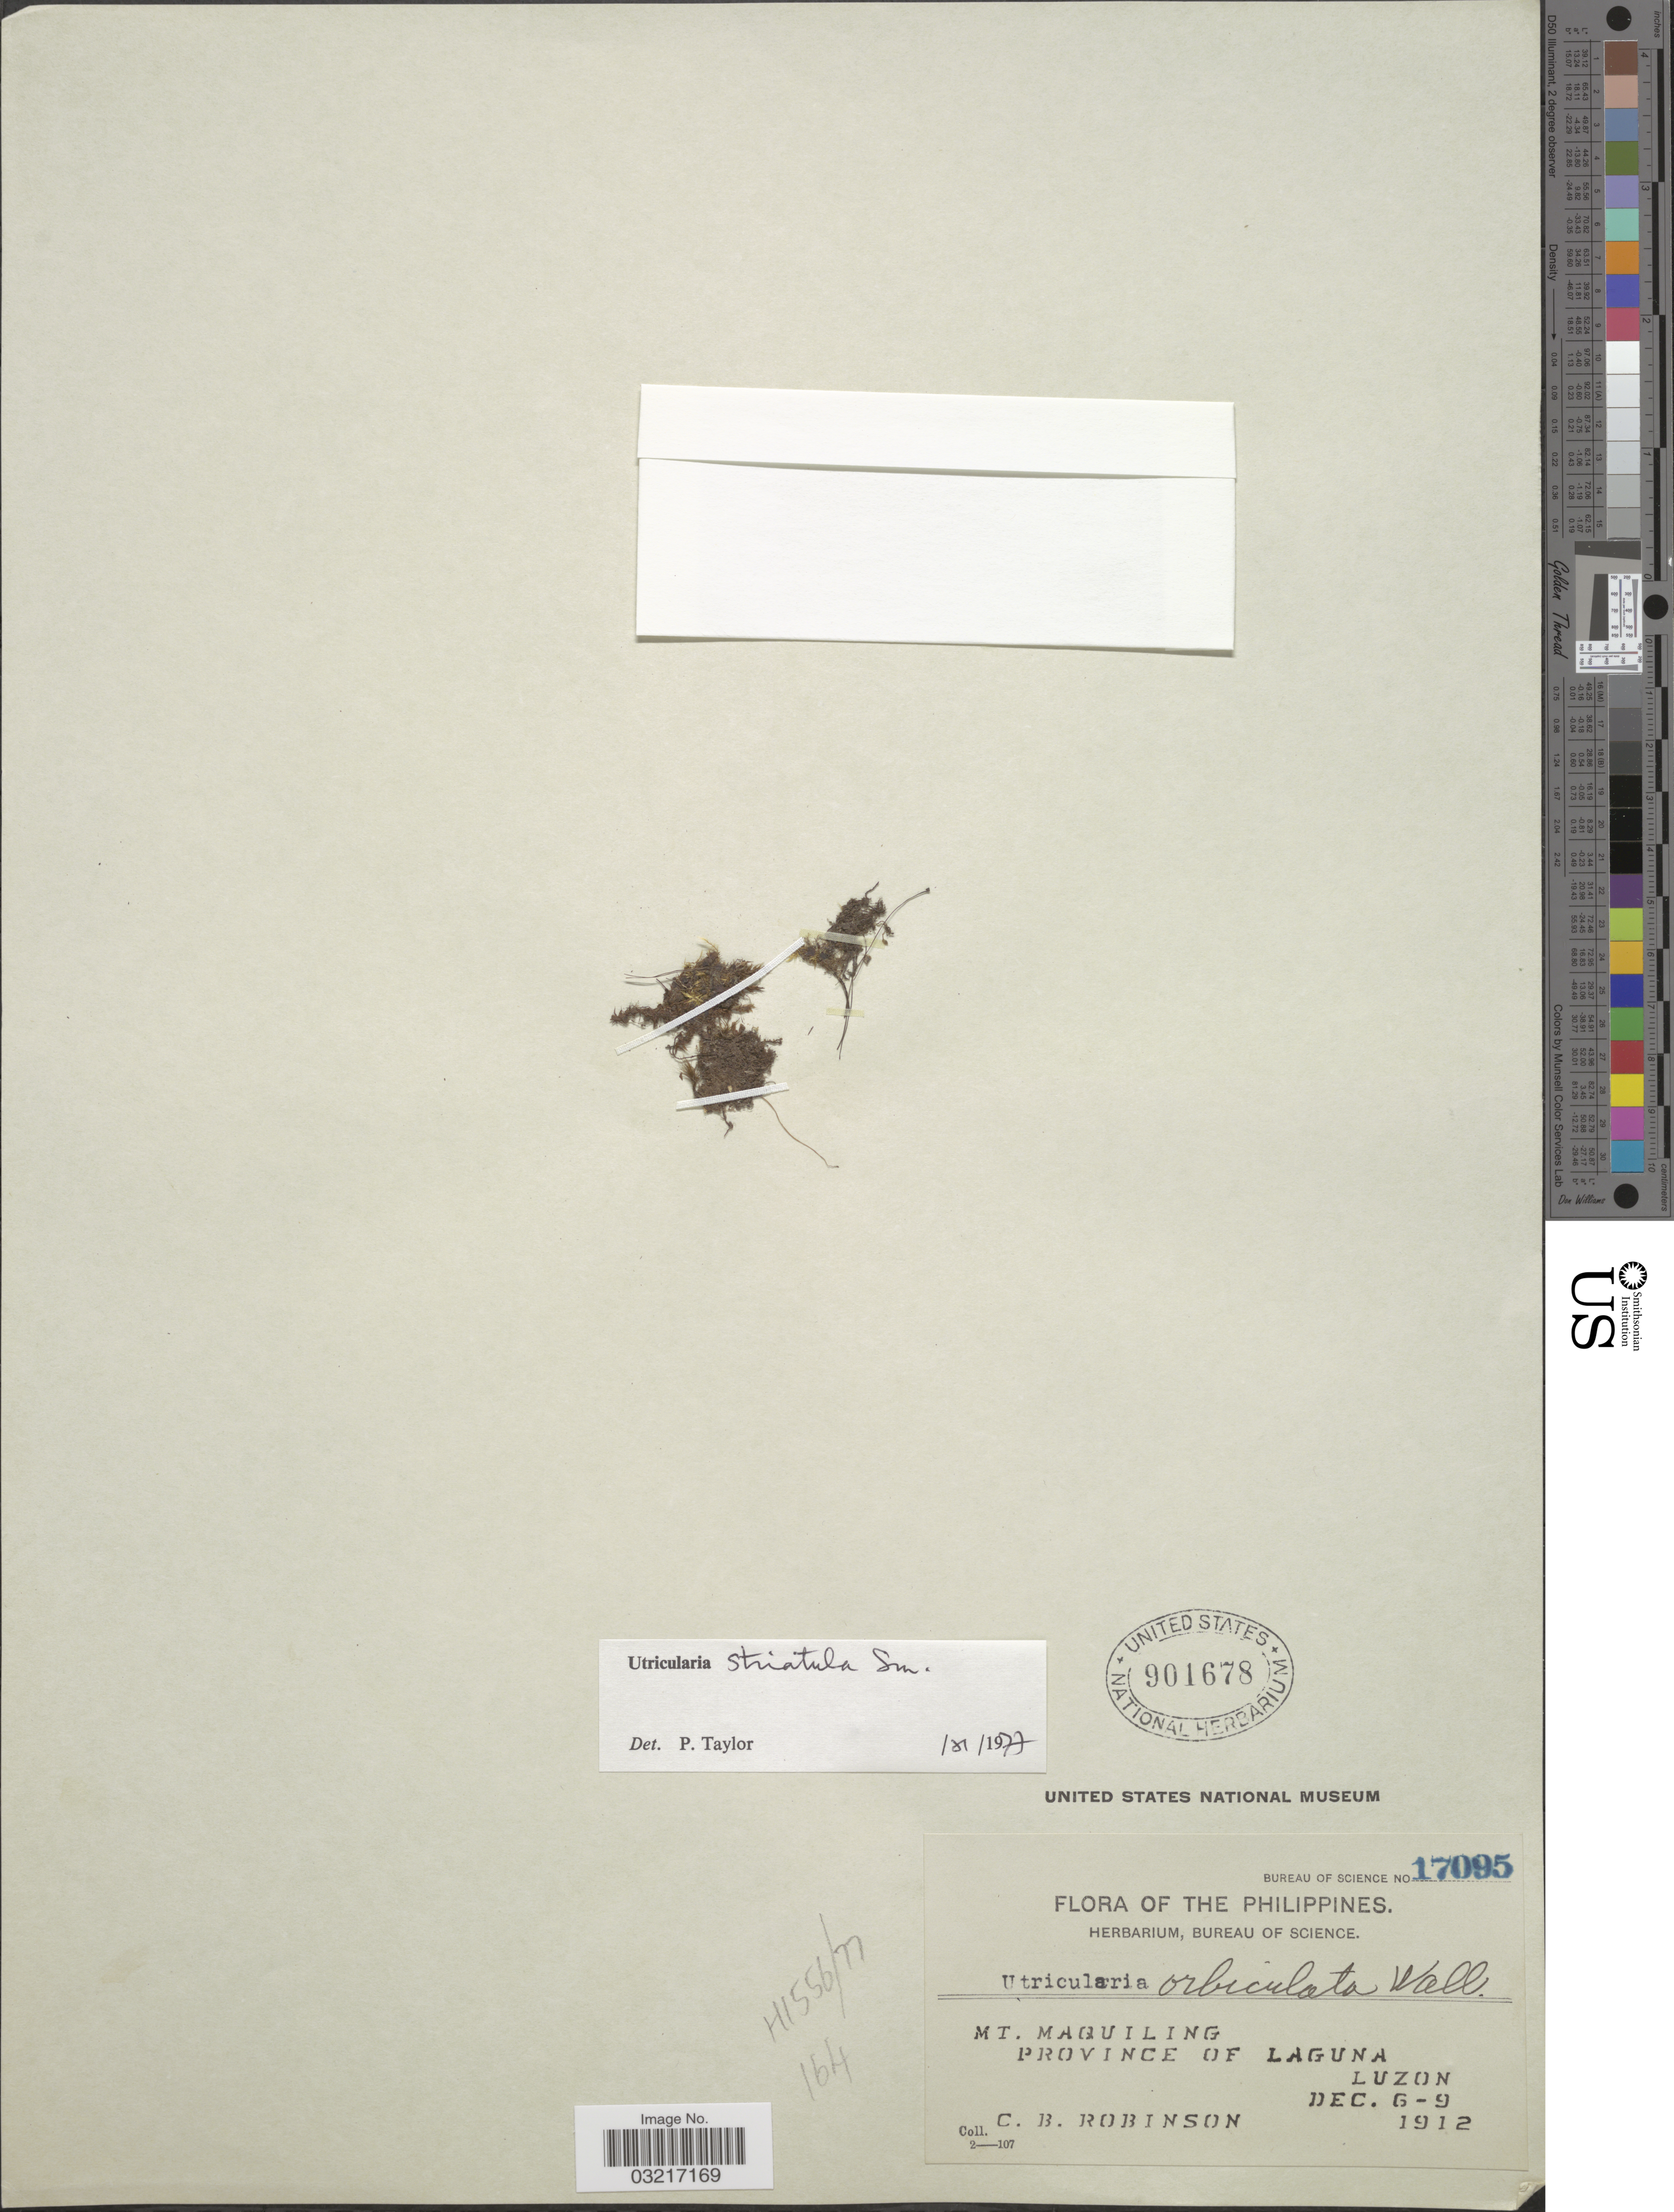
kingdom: Plantae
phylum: Tracheophyta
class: Magnoliopsida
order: Lamiales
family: Lentibulariaceae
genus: Utricularia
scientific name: Utricularia striatula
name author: Sm.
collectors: C. Robinson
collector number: Bureau of Science 17095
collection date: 1912-12-06/1912-12-09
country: Philippines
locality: Mt. Mauiling. Province of Laguna, Lazun.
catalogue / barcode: US 901678